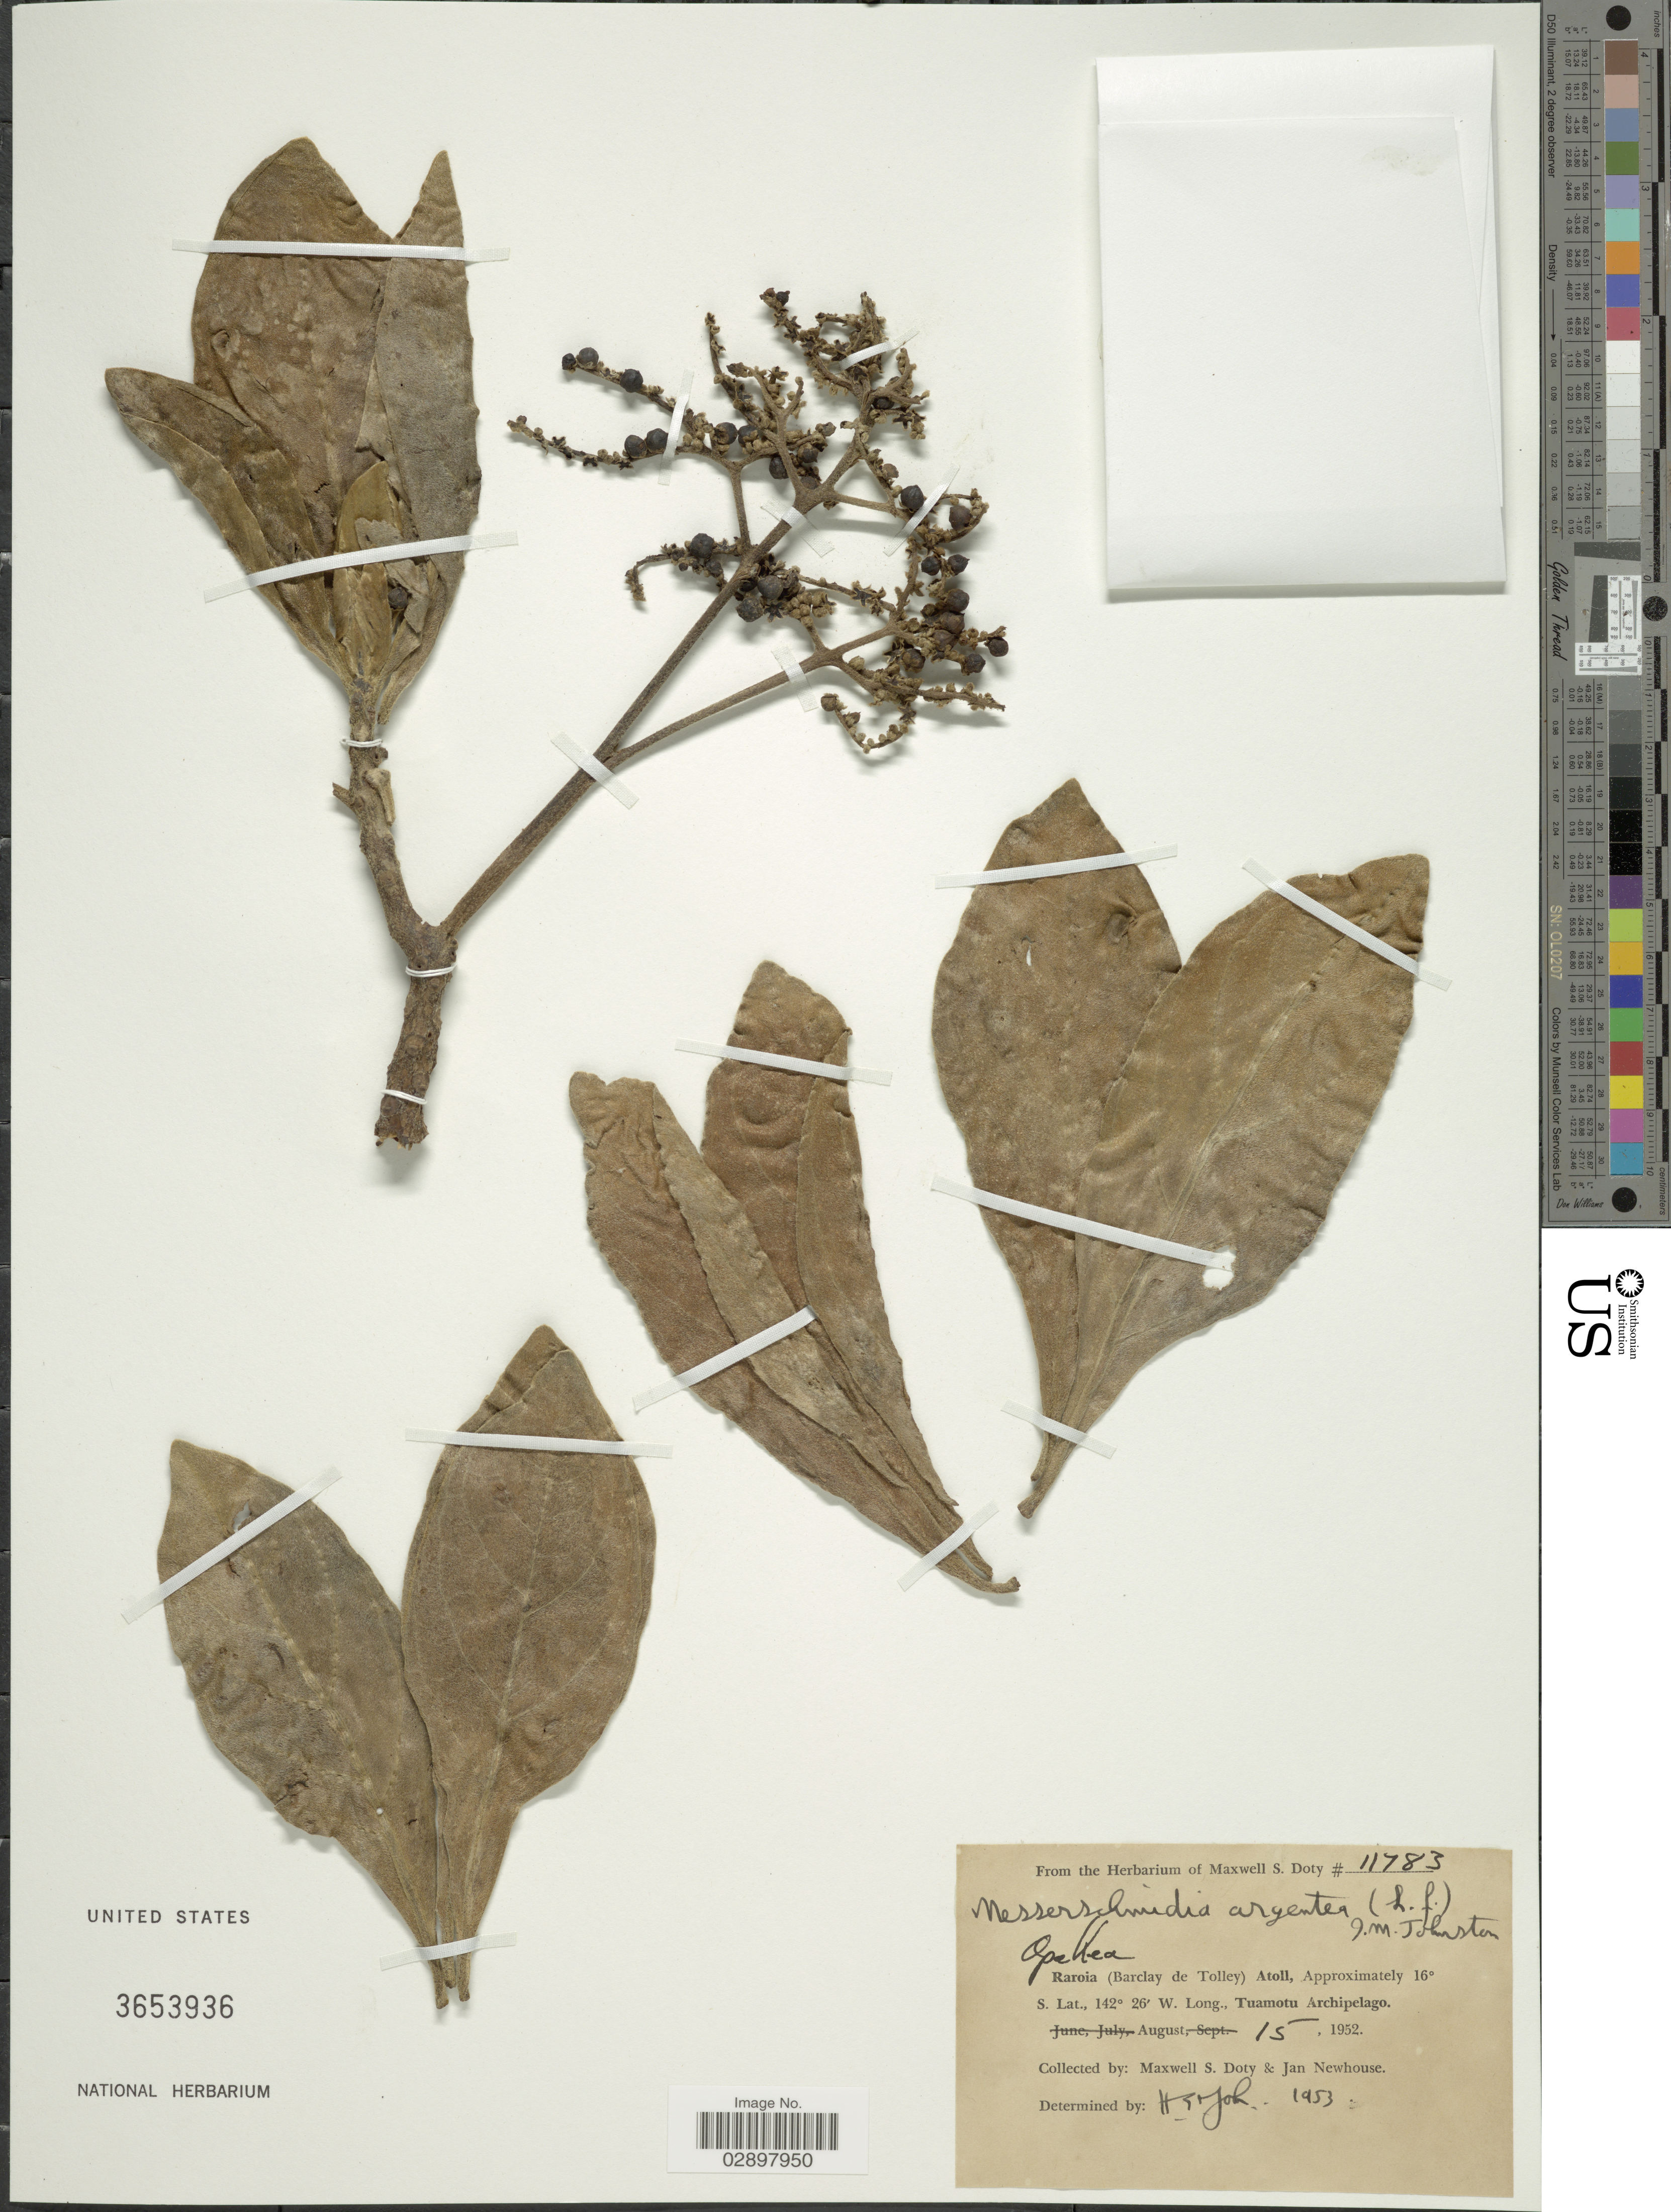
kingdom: Plantae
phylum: Tracheophyta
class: Magnoliopsida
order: Boraginales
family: Heliotropiaceae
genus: Heliotropium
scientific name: Heliotropium arboreum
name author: (Blanco) Mabberley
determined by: Wagner, W. L., (BOT), Smithsonian Institution - National Museum of Natural History (UNITED STATES)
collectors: M. S. Doty & J. Newhouse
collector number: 11783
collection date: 1952-08-15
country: French Polynesia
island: Raroia [Barclay de Tolley] Atoll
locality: Raroia (Barclay de Tolley) Atoll, Tuamotu Archipelago.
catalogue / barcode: US 3653936